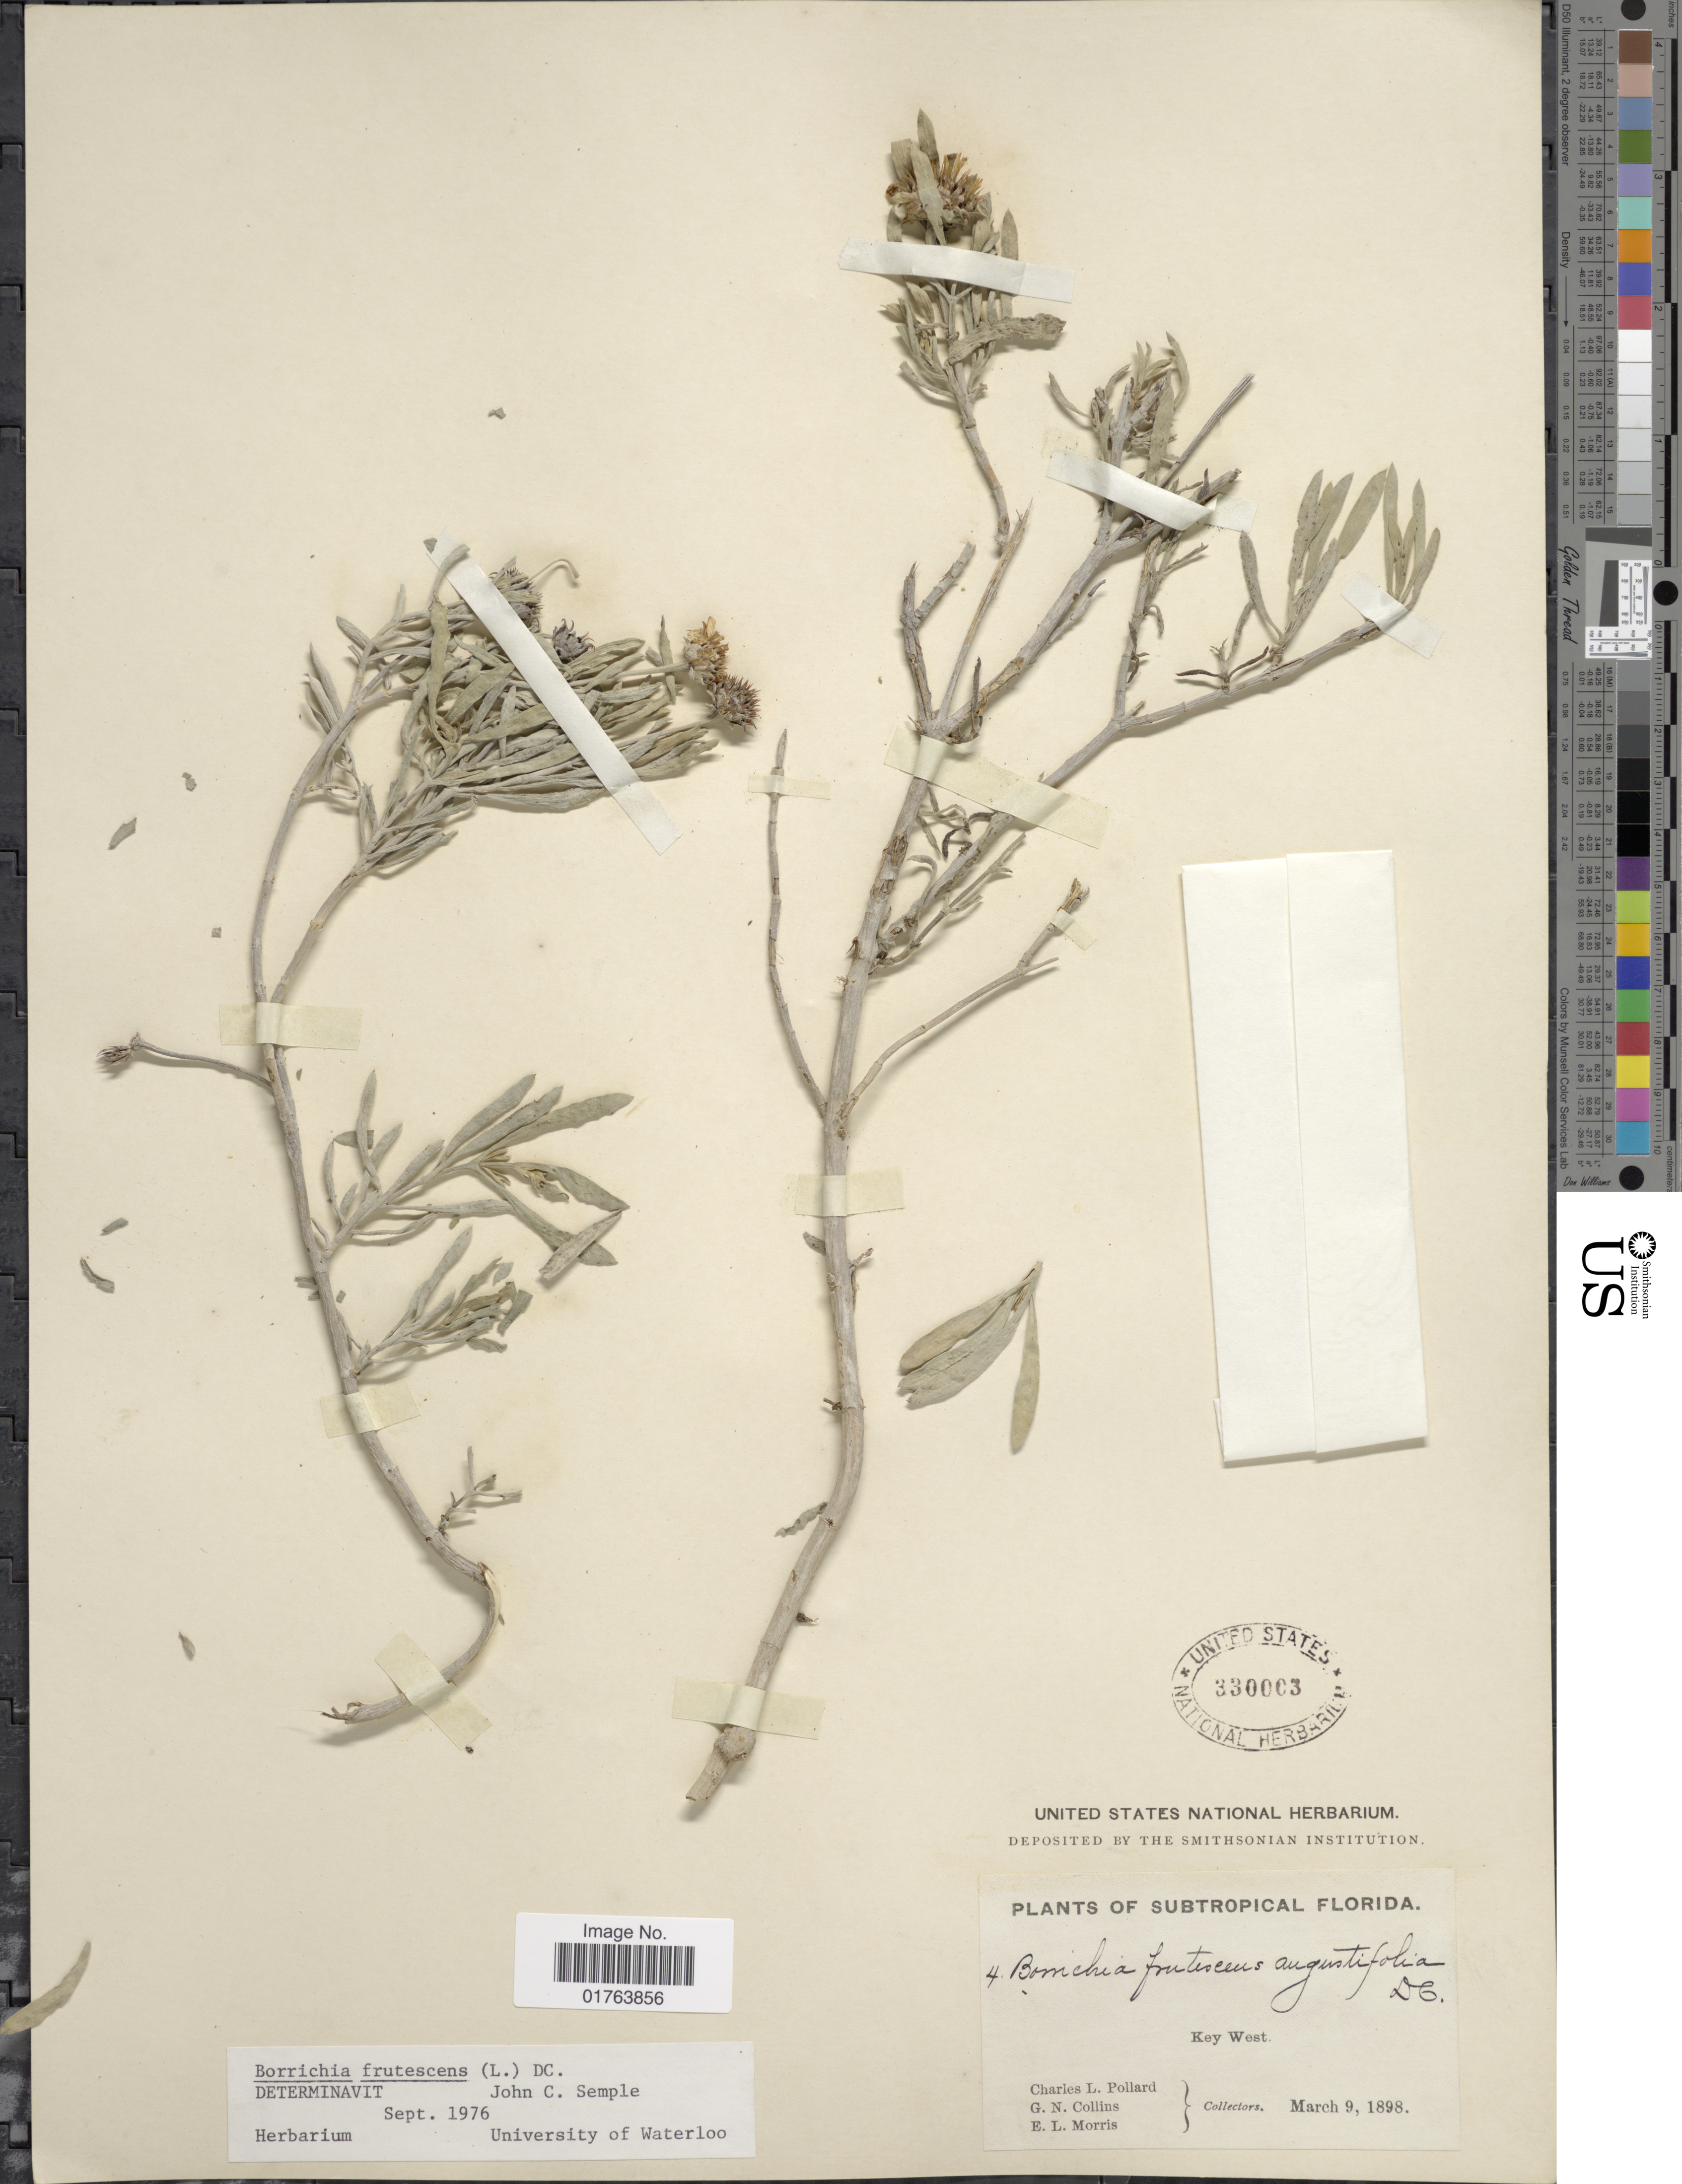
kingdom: Plantae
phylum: Tracheophyta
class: Magnoliopsida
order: Asterales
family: Asteraceae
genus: Borrichia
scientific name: Borrichia frutescens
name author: (L.) DC.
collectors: C. L. Pollard, G. Collins & E. Morris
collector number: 4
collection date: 1989-03-09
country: United States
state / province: Florida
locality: Subtropical Florida, Key West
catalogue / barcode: US 330003